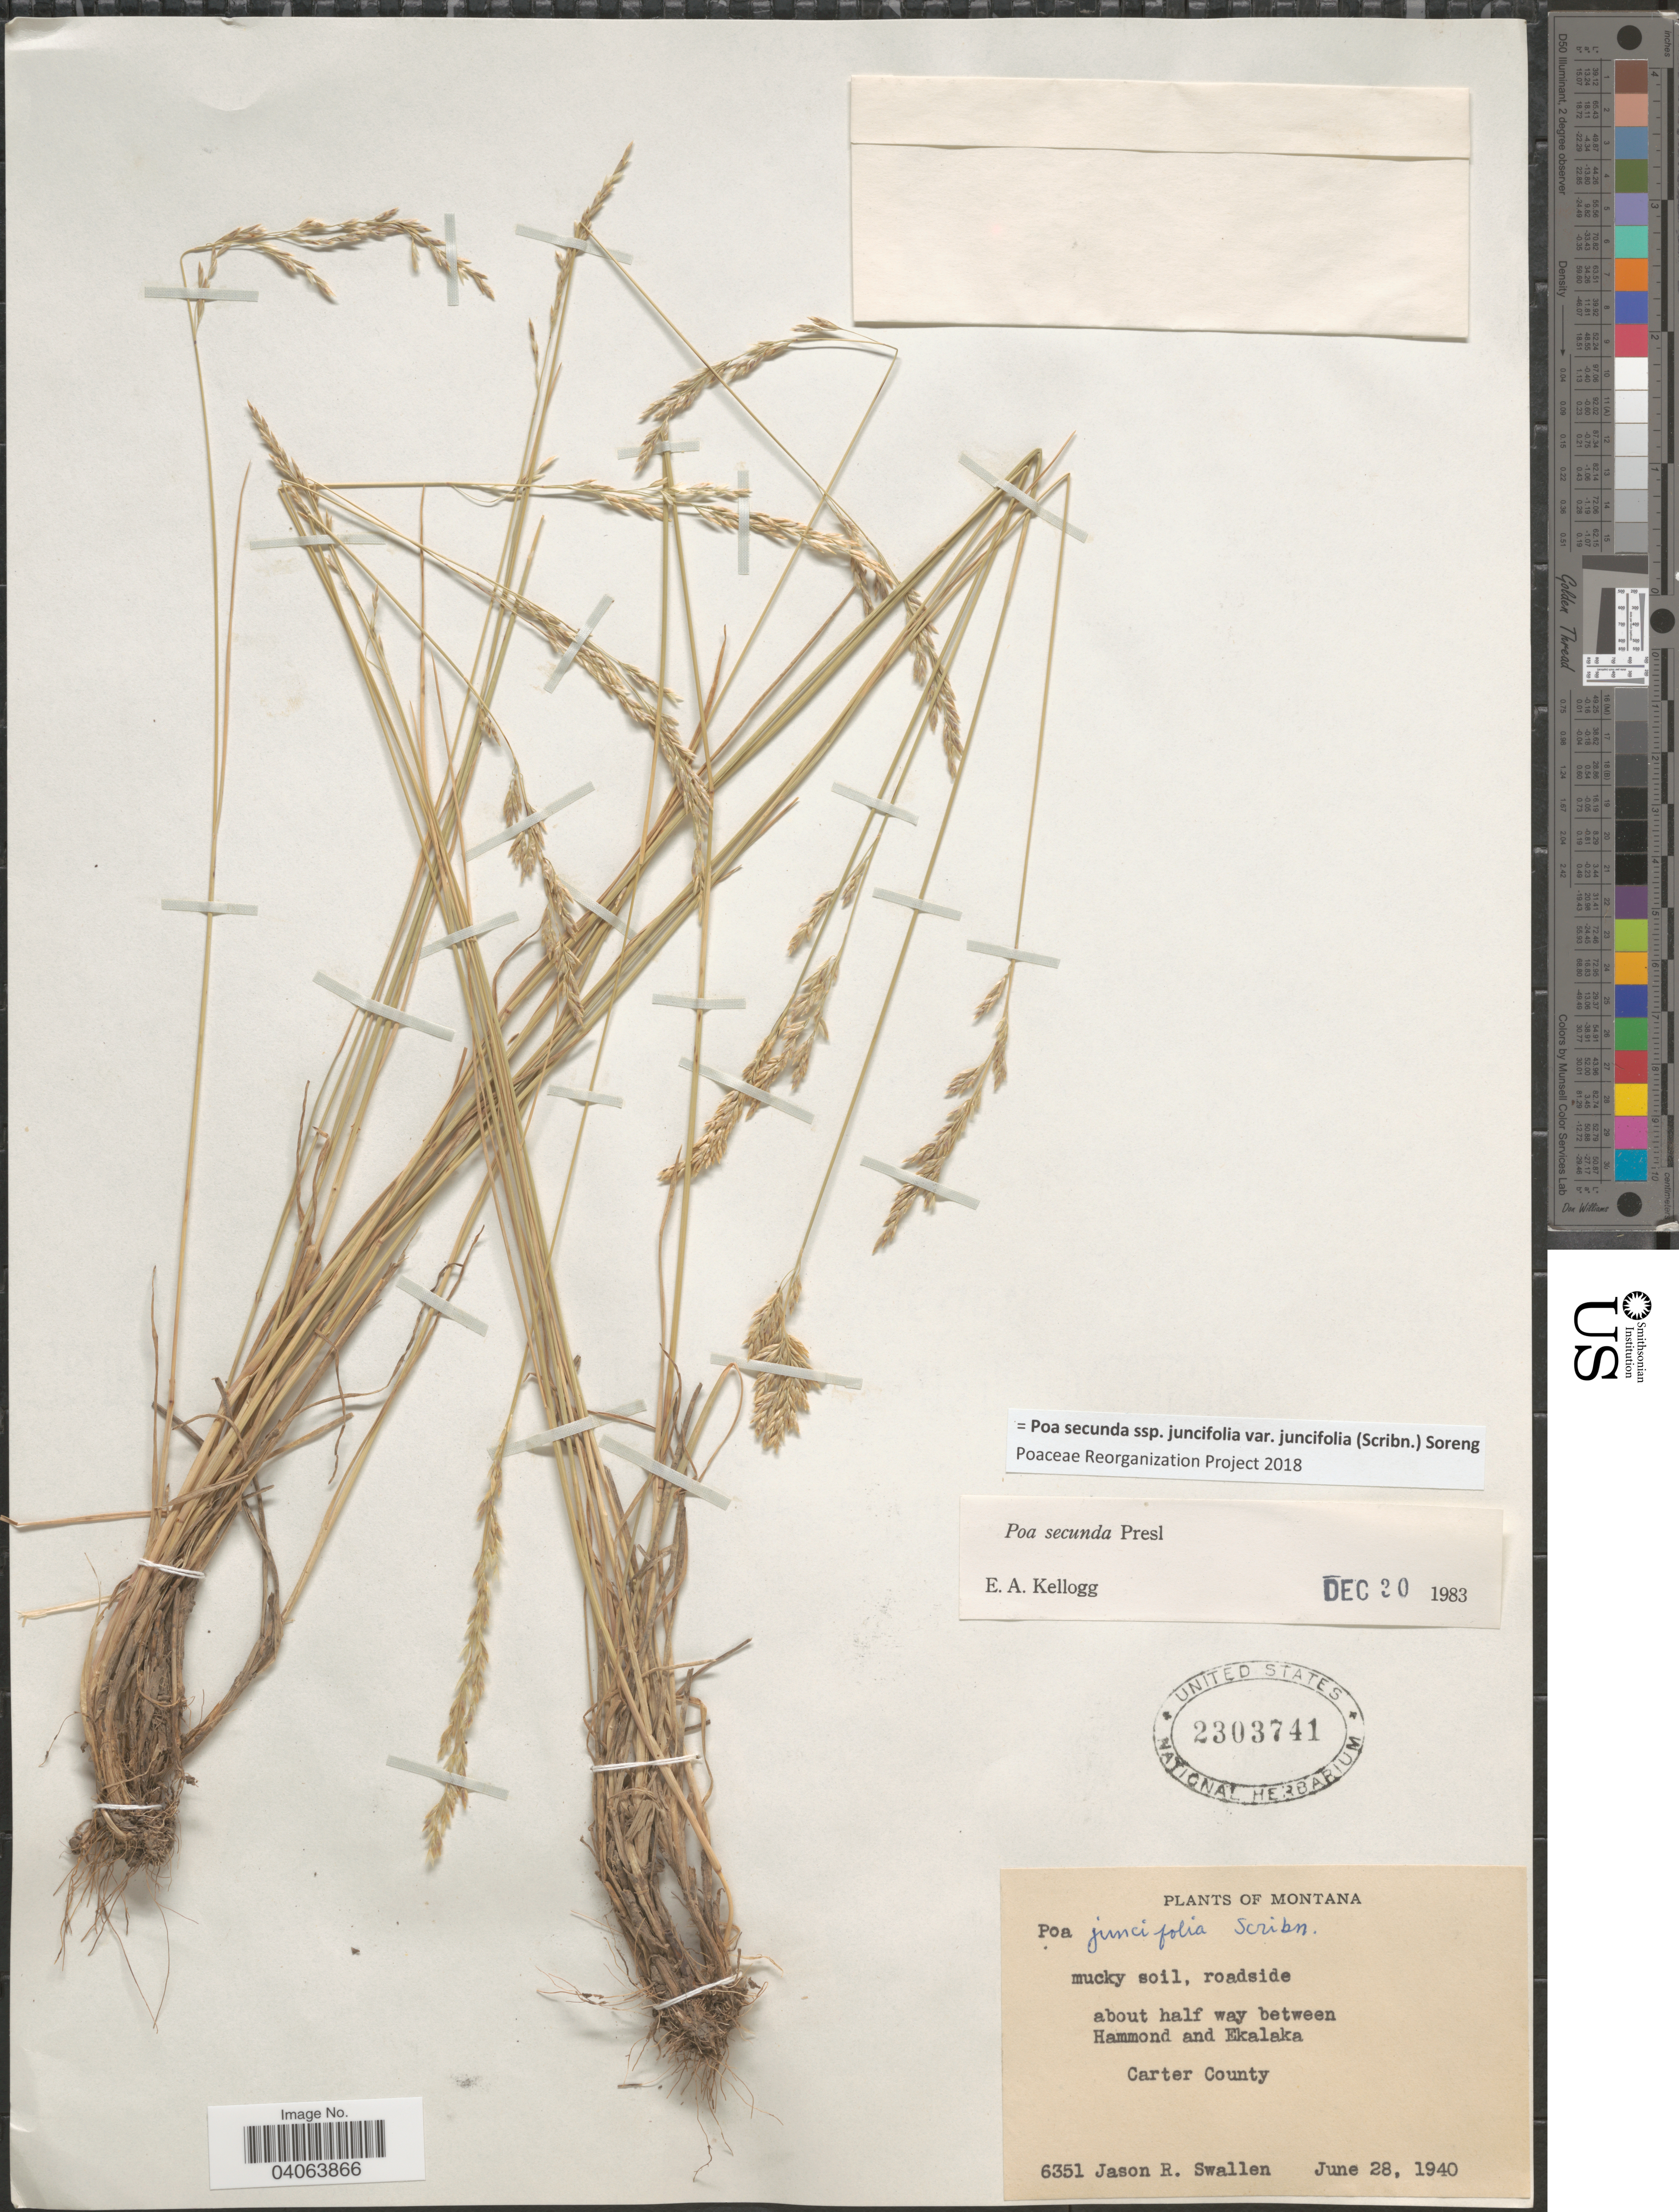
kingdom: Plantae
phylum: Tracheophyta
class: Liliopsida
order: Poales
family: Poaceae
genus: Poa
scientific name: Poa secunda subsp. juncifolia var. juncifolia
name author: (Scribn.) Soreng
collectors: J. R. Swallen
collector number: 6351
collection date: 1940-06-28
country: United States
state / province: Montana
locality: Mucky soil, roadside about half way between Hammond and Ekalaka. Carter County.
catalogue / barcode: US 2303741